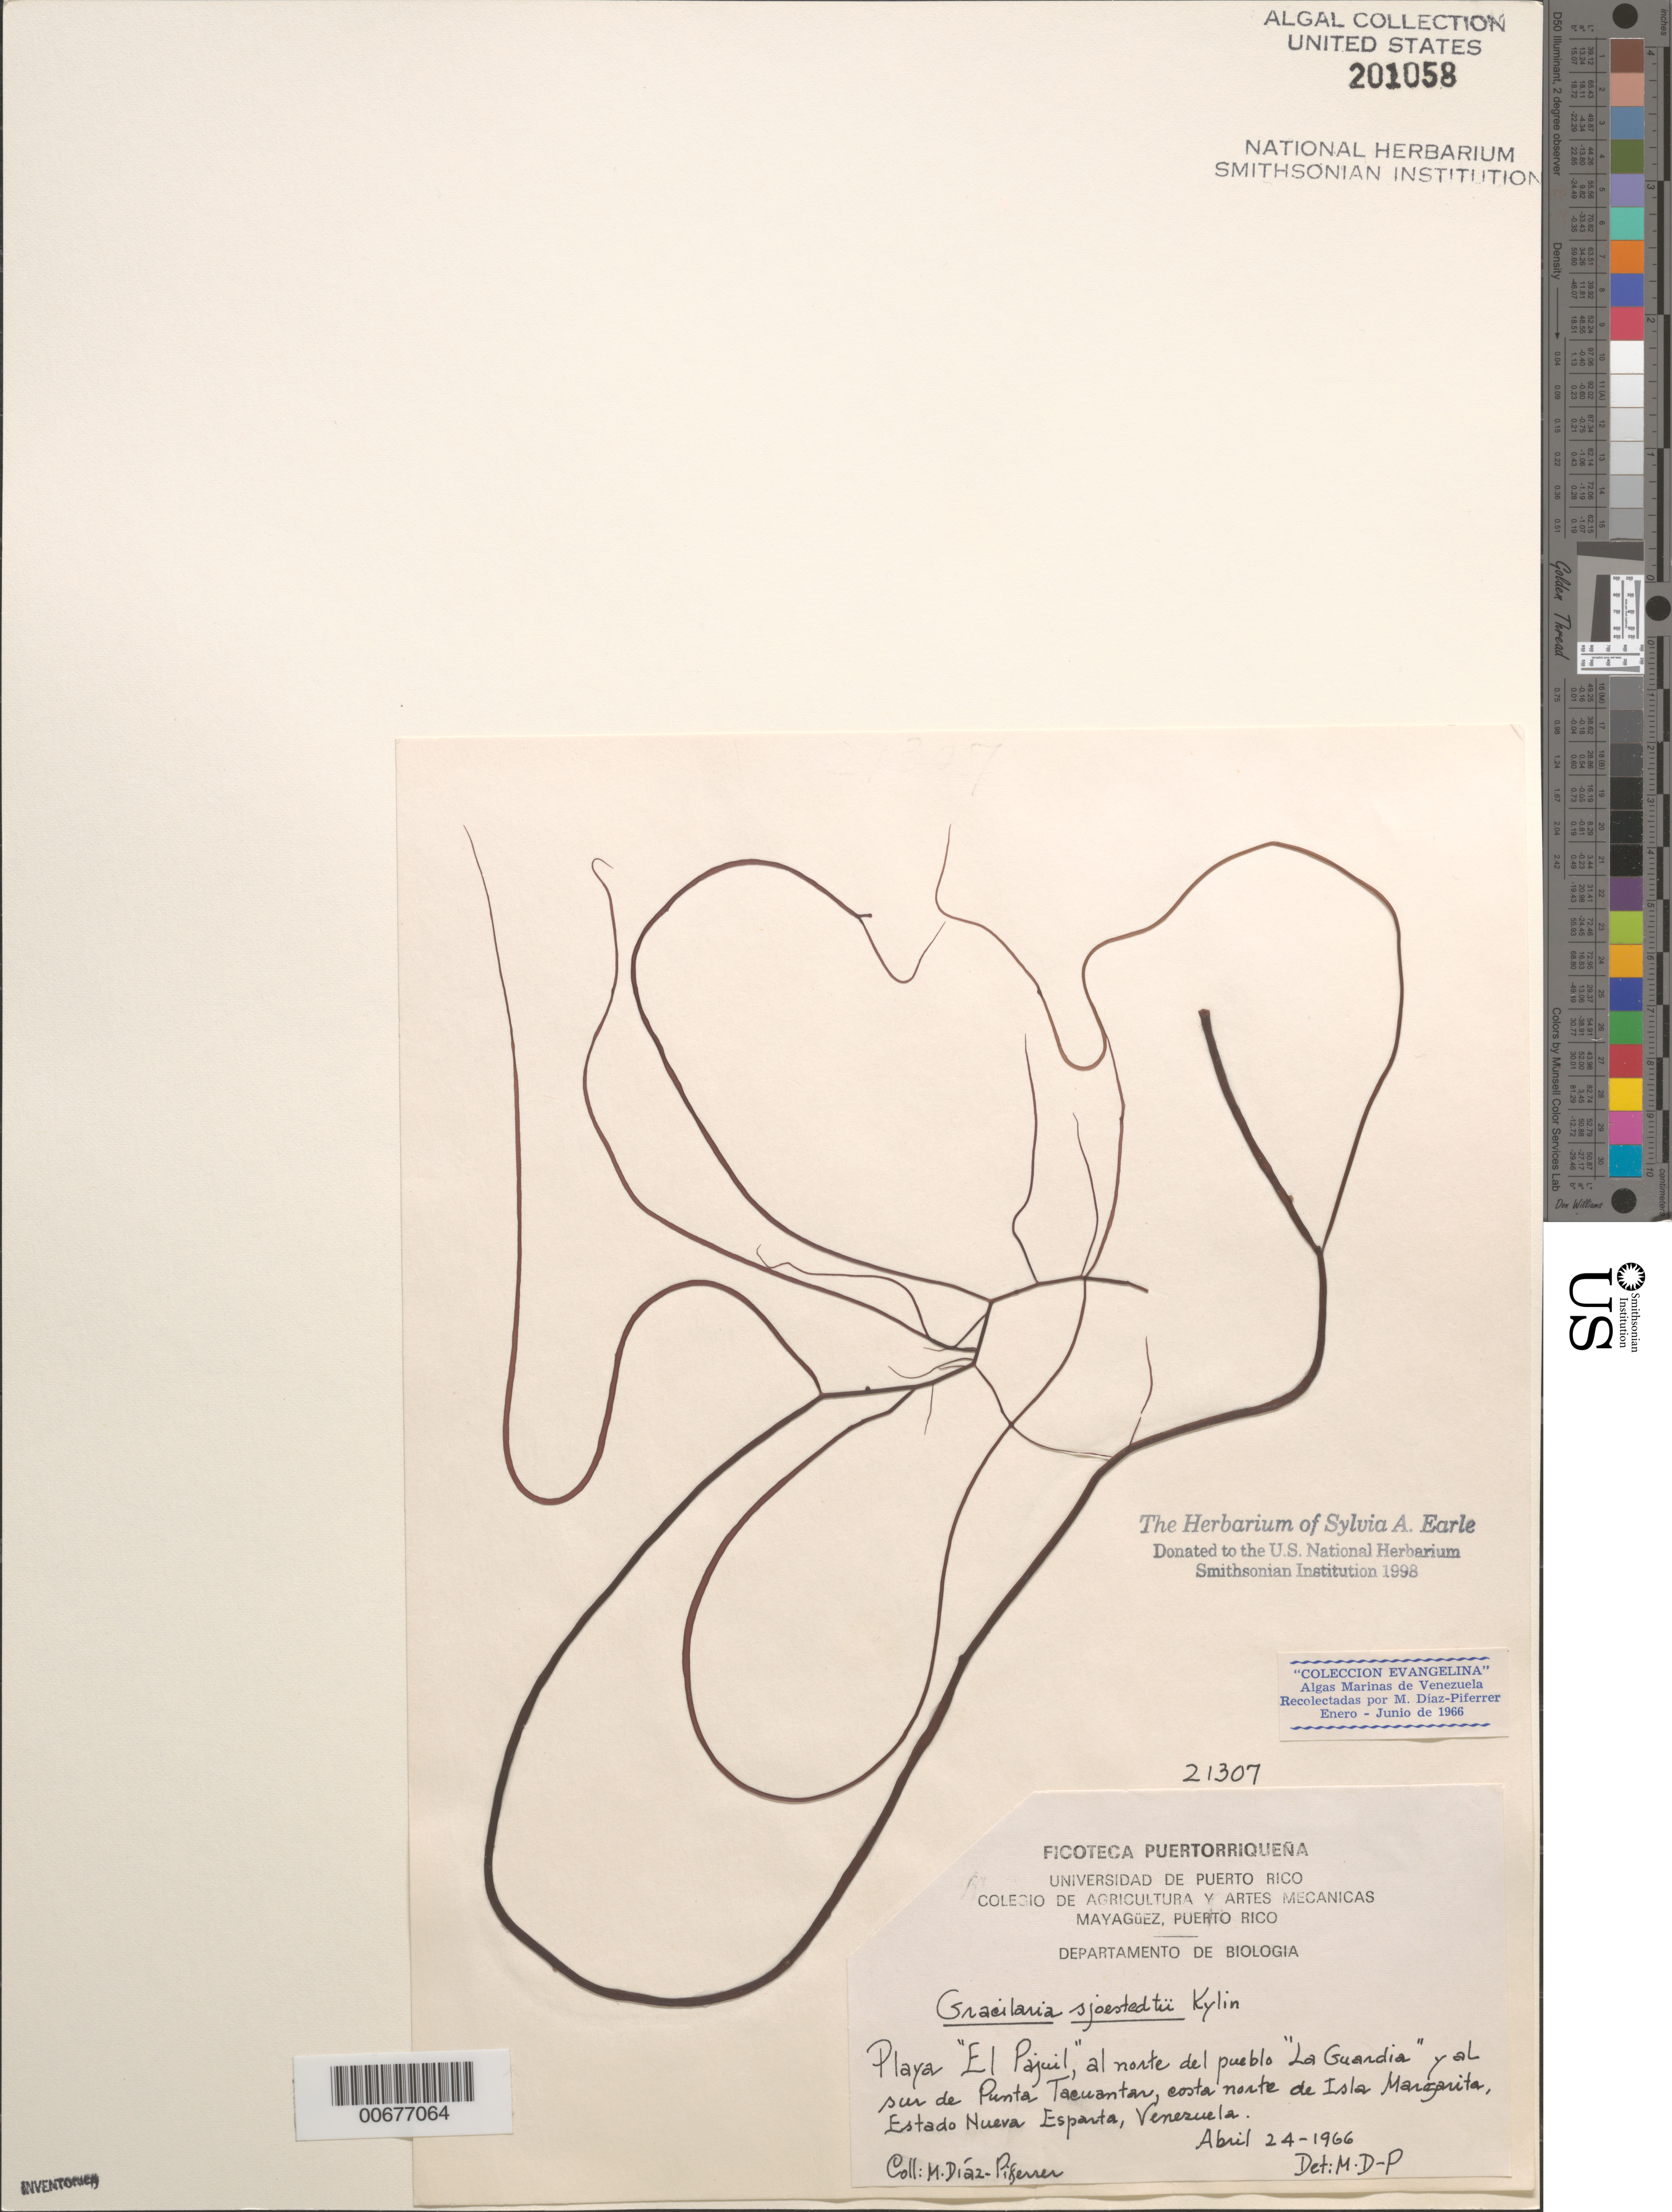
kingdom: Plantae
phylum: Rhodophyta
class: Florideophyceae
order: Gracilariales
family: Gracilariaceae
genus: Gracilariopsis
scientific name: Gracilariopsis andersonii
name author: (Grunow) E.Y. Dawson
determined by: Algae name updating Project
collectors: M. Diaz-Piferrer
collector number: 21307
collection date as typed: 24 Apr 1966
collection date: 1966-04-24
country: Venezuela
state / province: Nueva Esparta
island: Margarita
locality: Playa El Pajuil, north of La Guardia and south of Punta Tacuantar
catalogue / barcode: US 201058